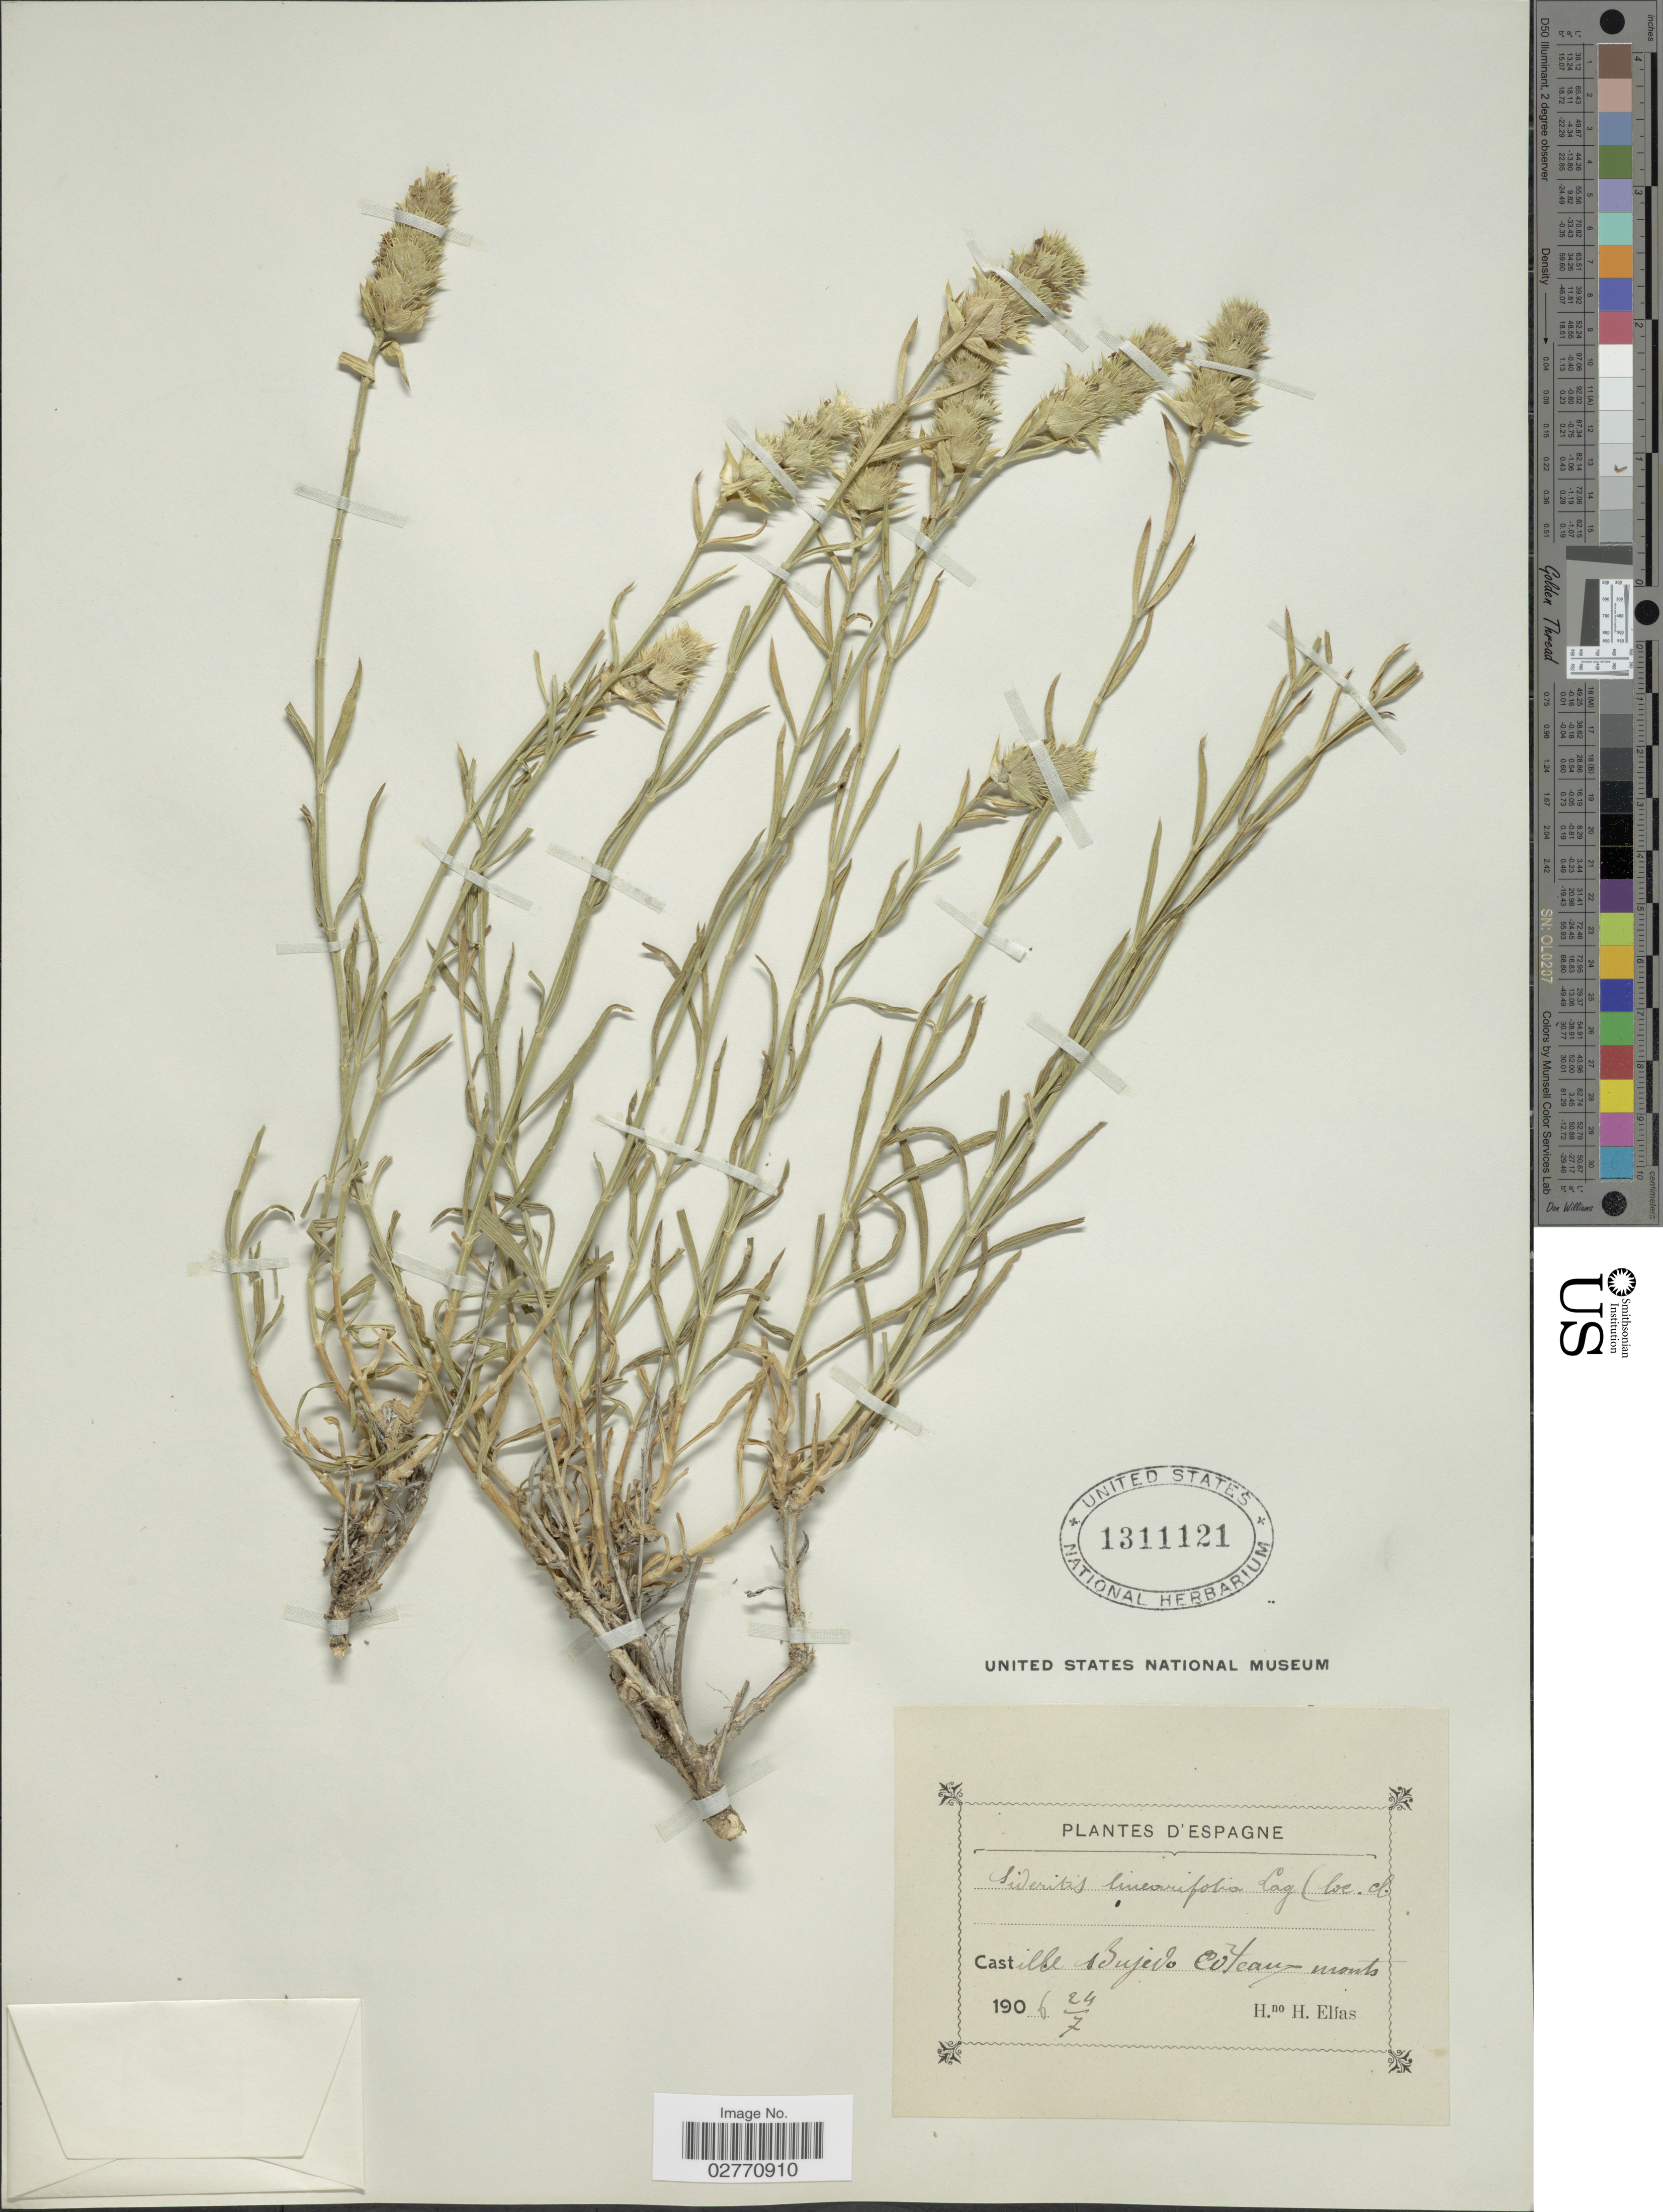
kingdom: Plantae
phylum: Tracheophyta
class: Magnoliopsida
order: Lamiales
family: Lamiaceae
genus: Sideritis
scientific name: Sideritis linearifolia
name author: Lam.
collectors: H. Elias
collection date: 1906-07-24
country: Spain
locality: D'Espagne. Castille Bujevo Côteaux monts.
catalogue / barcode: US 1311121